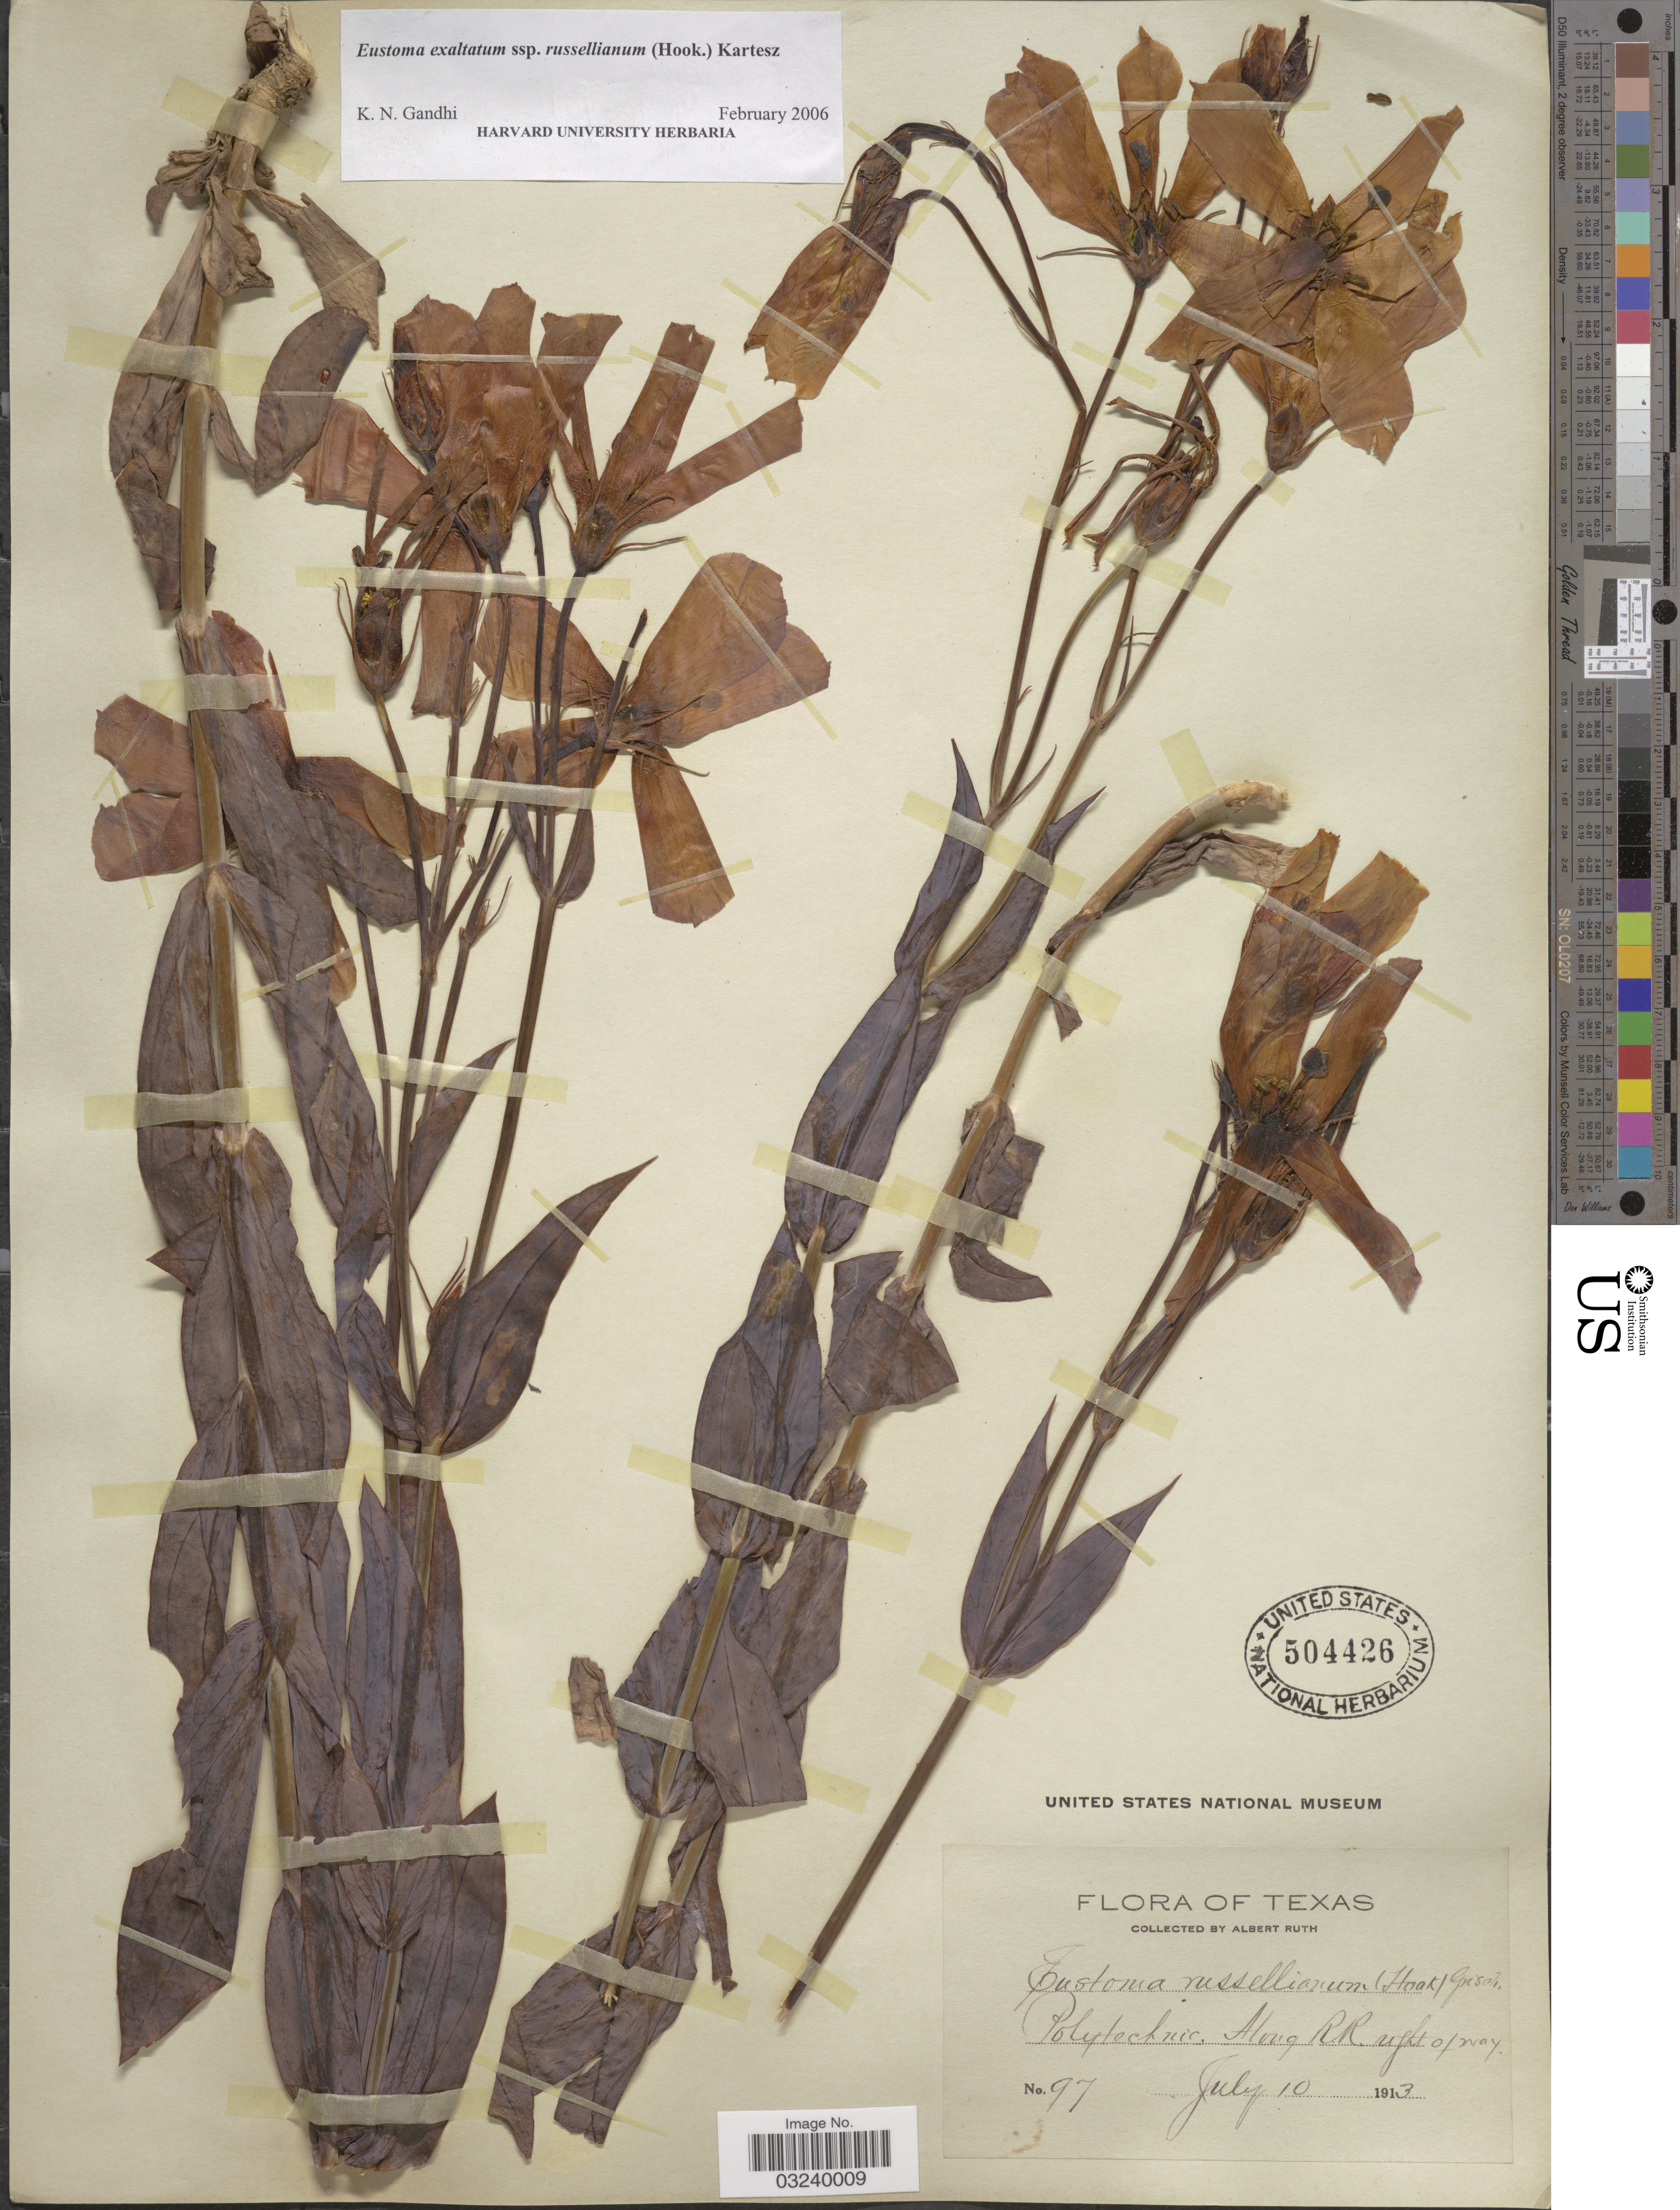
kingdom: Plantae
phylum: Tracheophyta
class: Magnoliopsida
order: Gentianales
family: Gentianaceae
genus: Eustoma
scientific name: Eustoma grandiflorum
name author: (Raf.) Shinners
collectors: A. Ruth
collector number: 97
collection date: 1913-07-10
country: United States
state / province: Texas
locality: Polytechnic, Along RR. right of way.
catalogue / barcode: US 504426